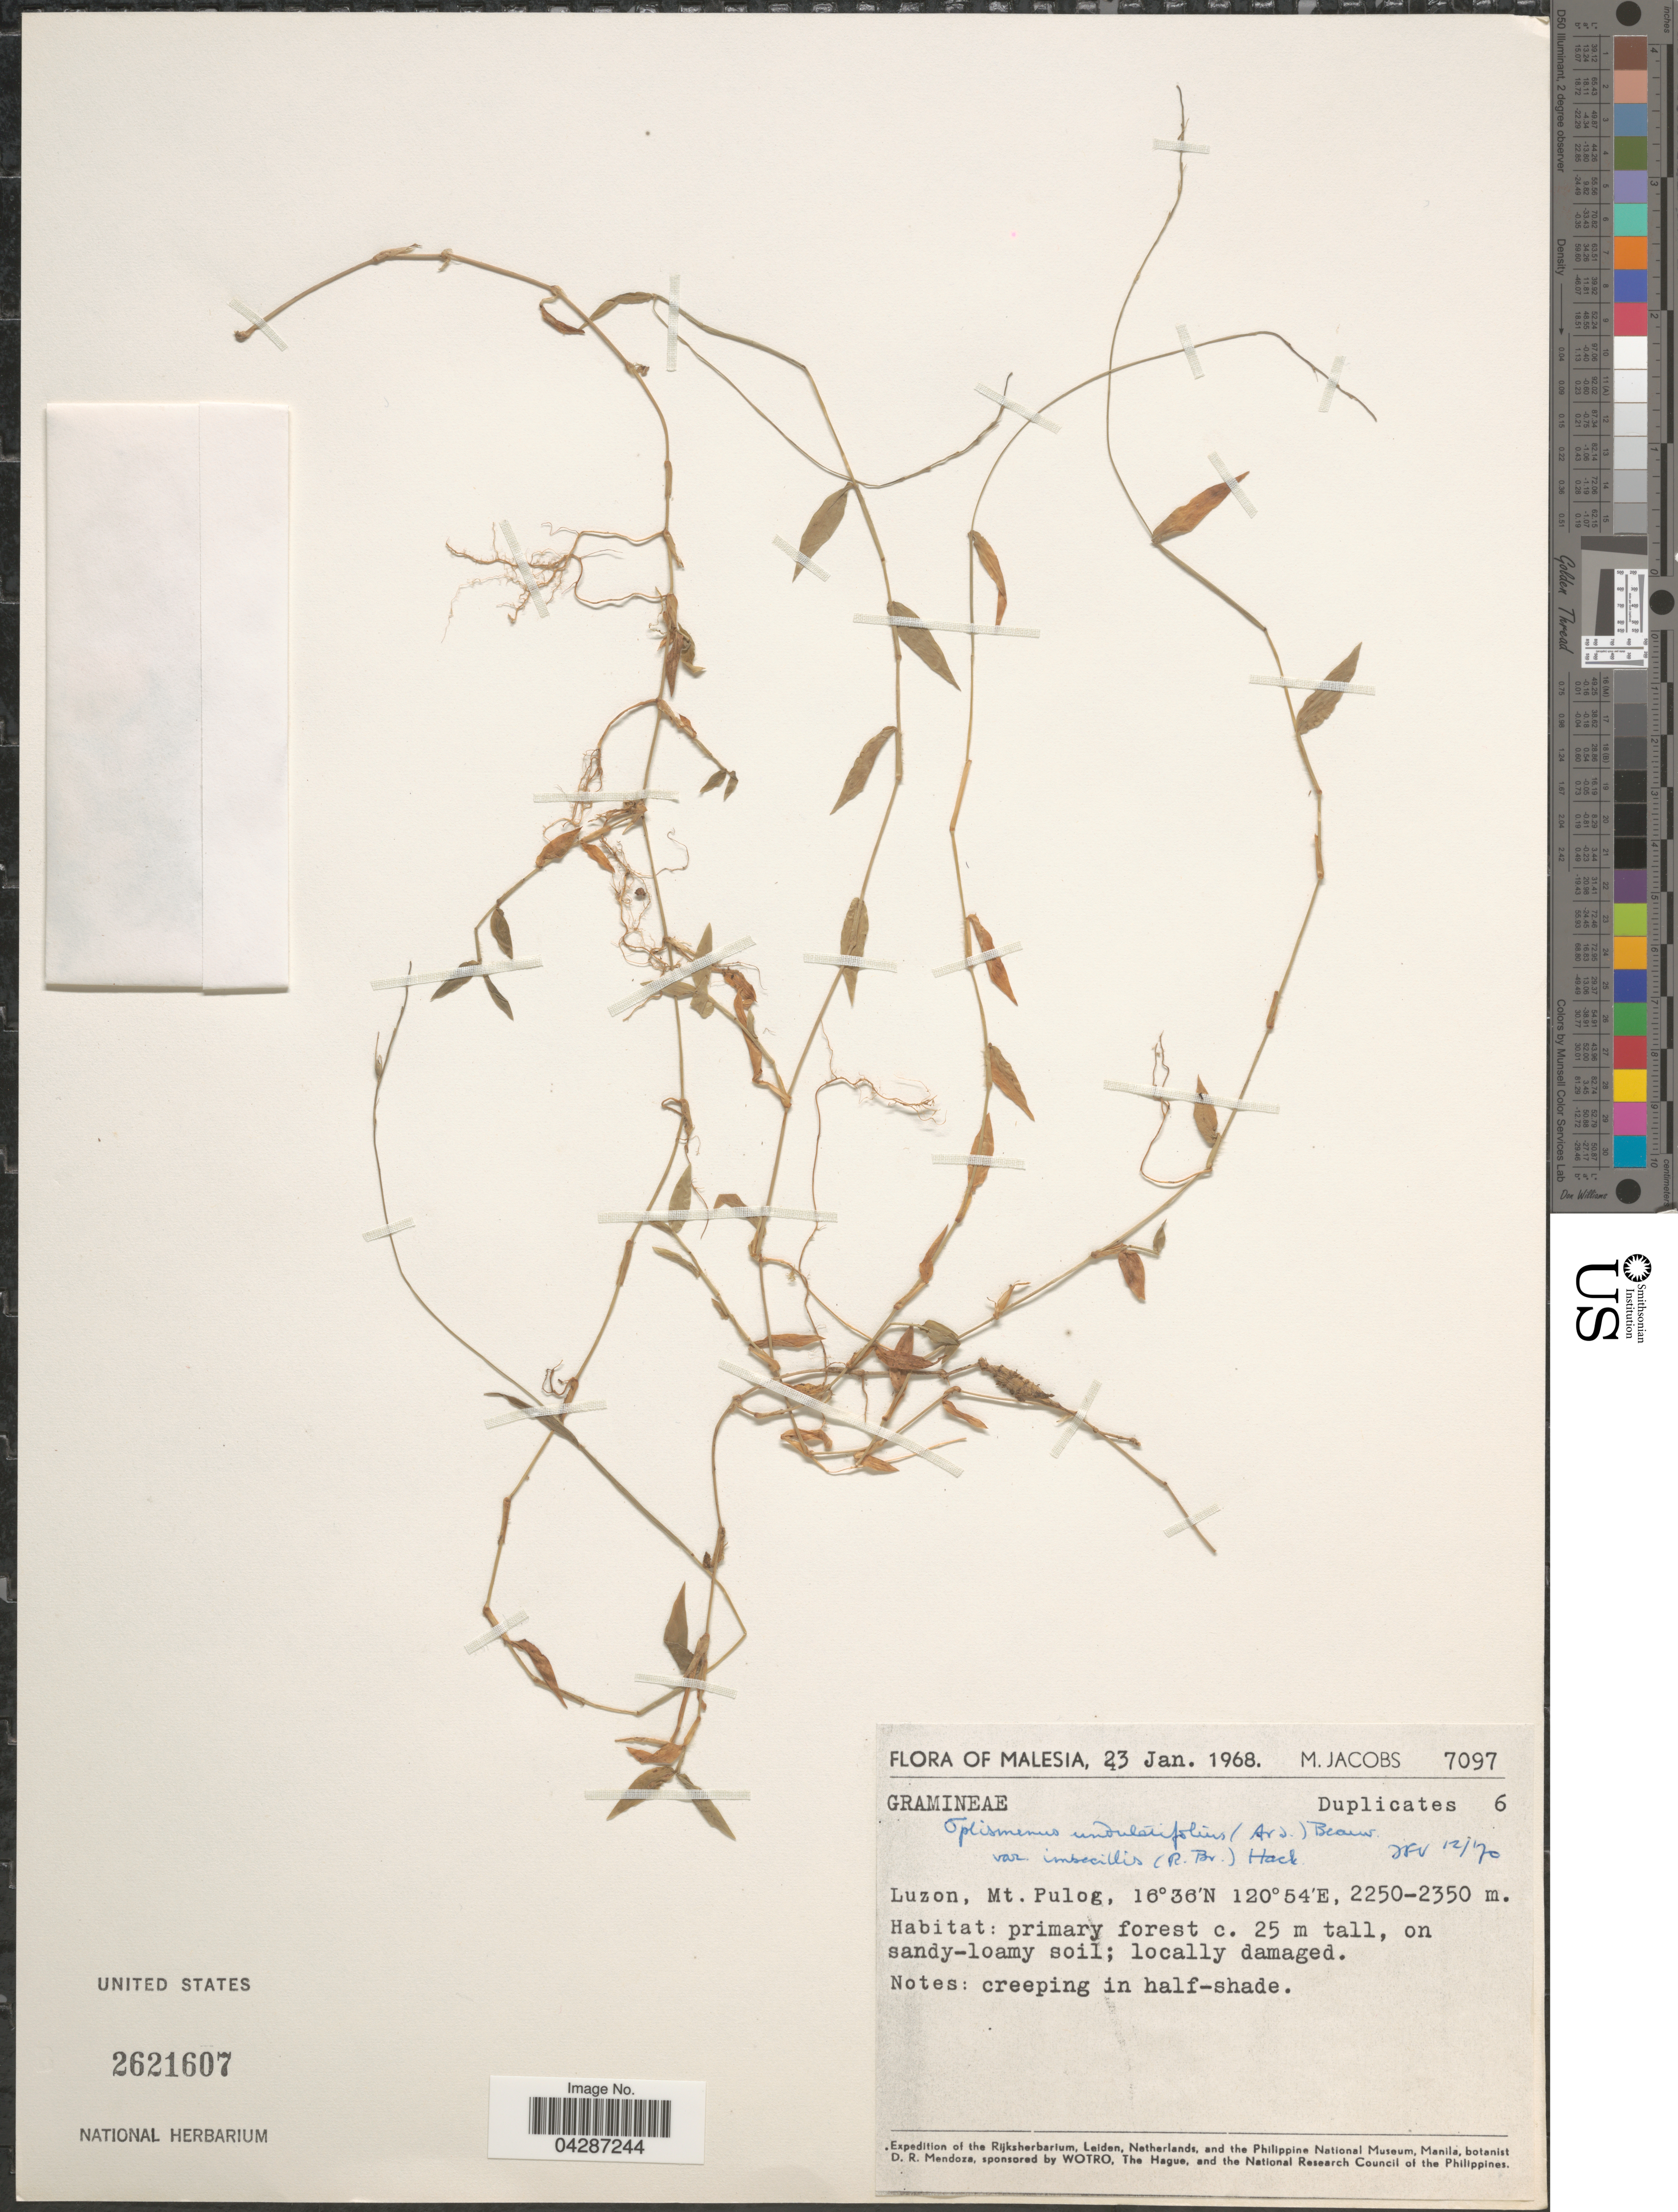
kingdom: Plantae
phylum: Tracheophyta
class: Liliopsida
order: Poales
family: Poaceae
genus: Oplismenus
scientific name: Oplismenus undulatifolius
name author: (Ard.) P. Beauv.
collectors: M. Jacobs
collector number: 7097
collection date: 1968-01-23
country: Philippines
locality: Malesia. Luzon, Mt. Pulog. Primary forest.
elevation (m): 2250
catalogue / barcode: US 2621607